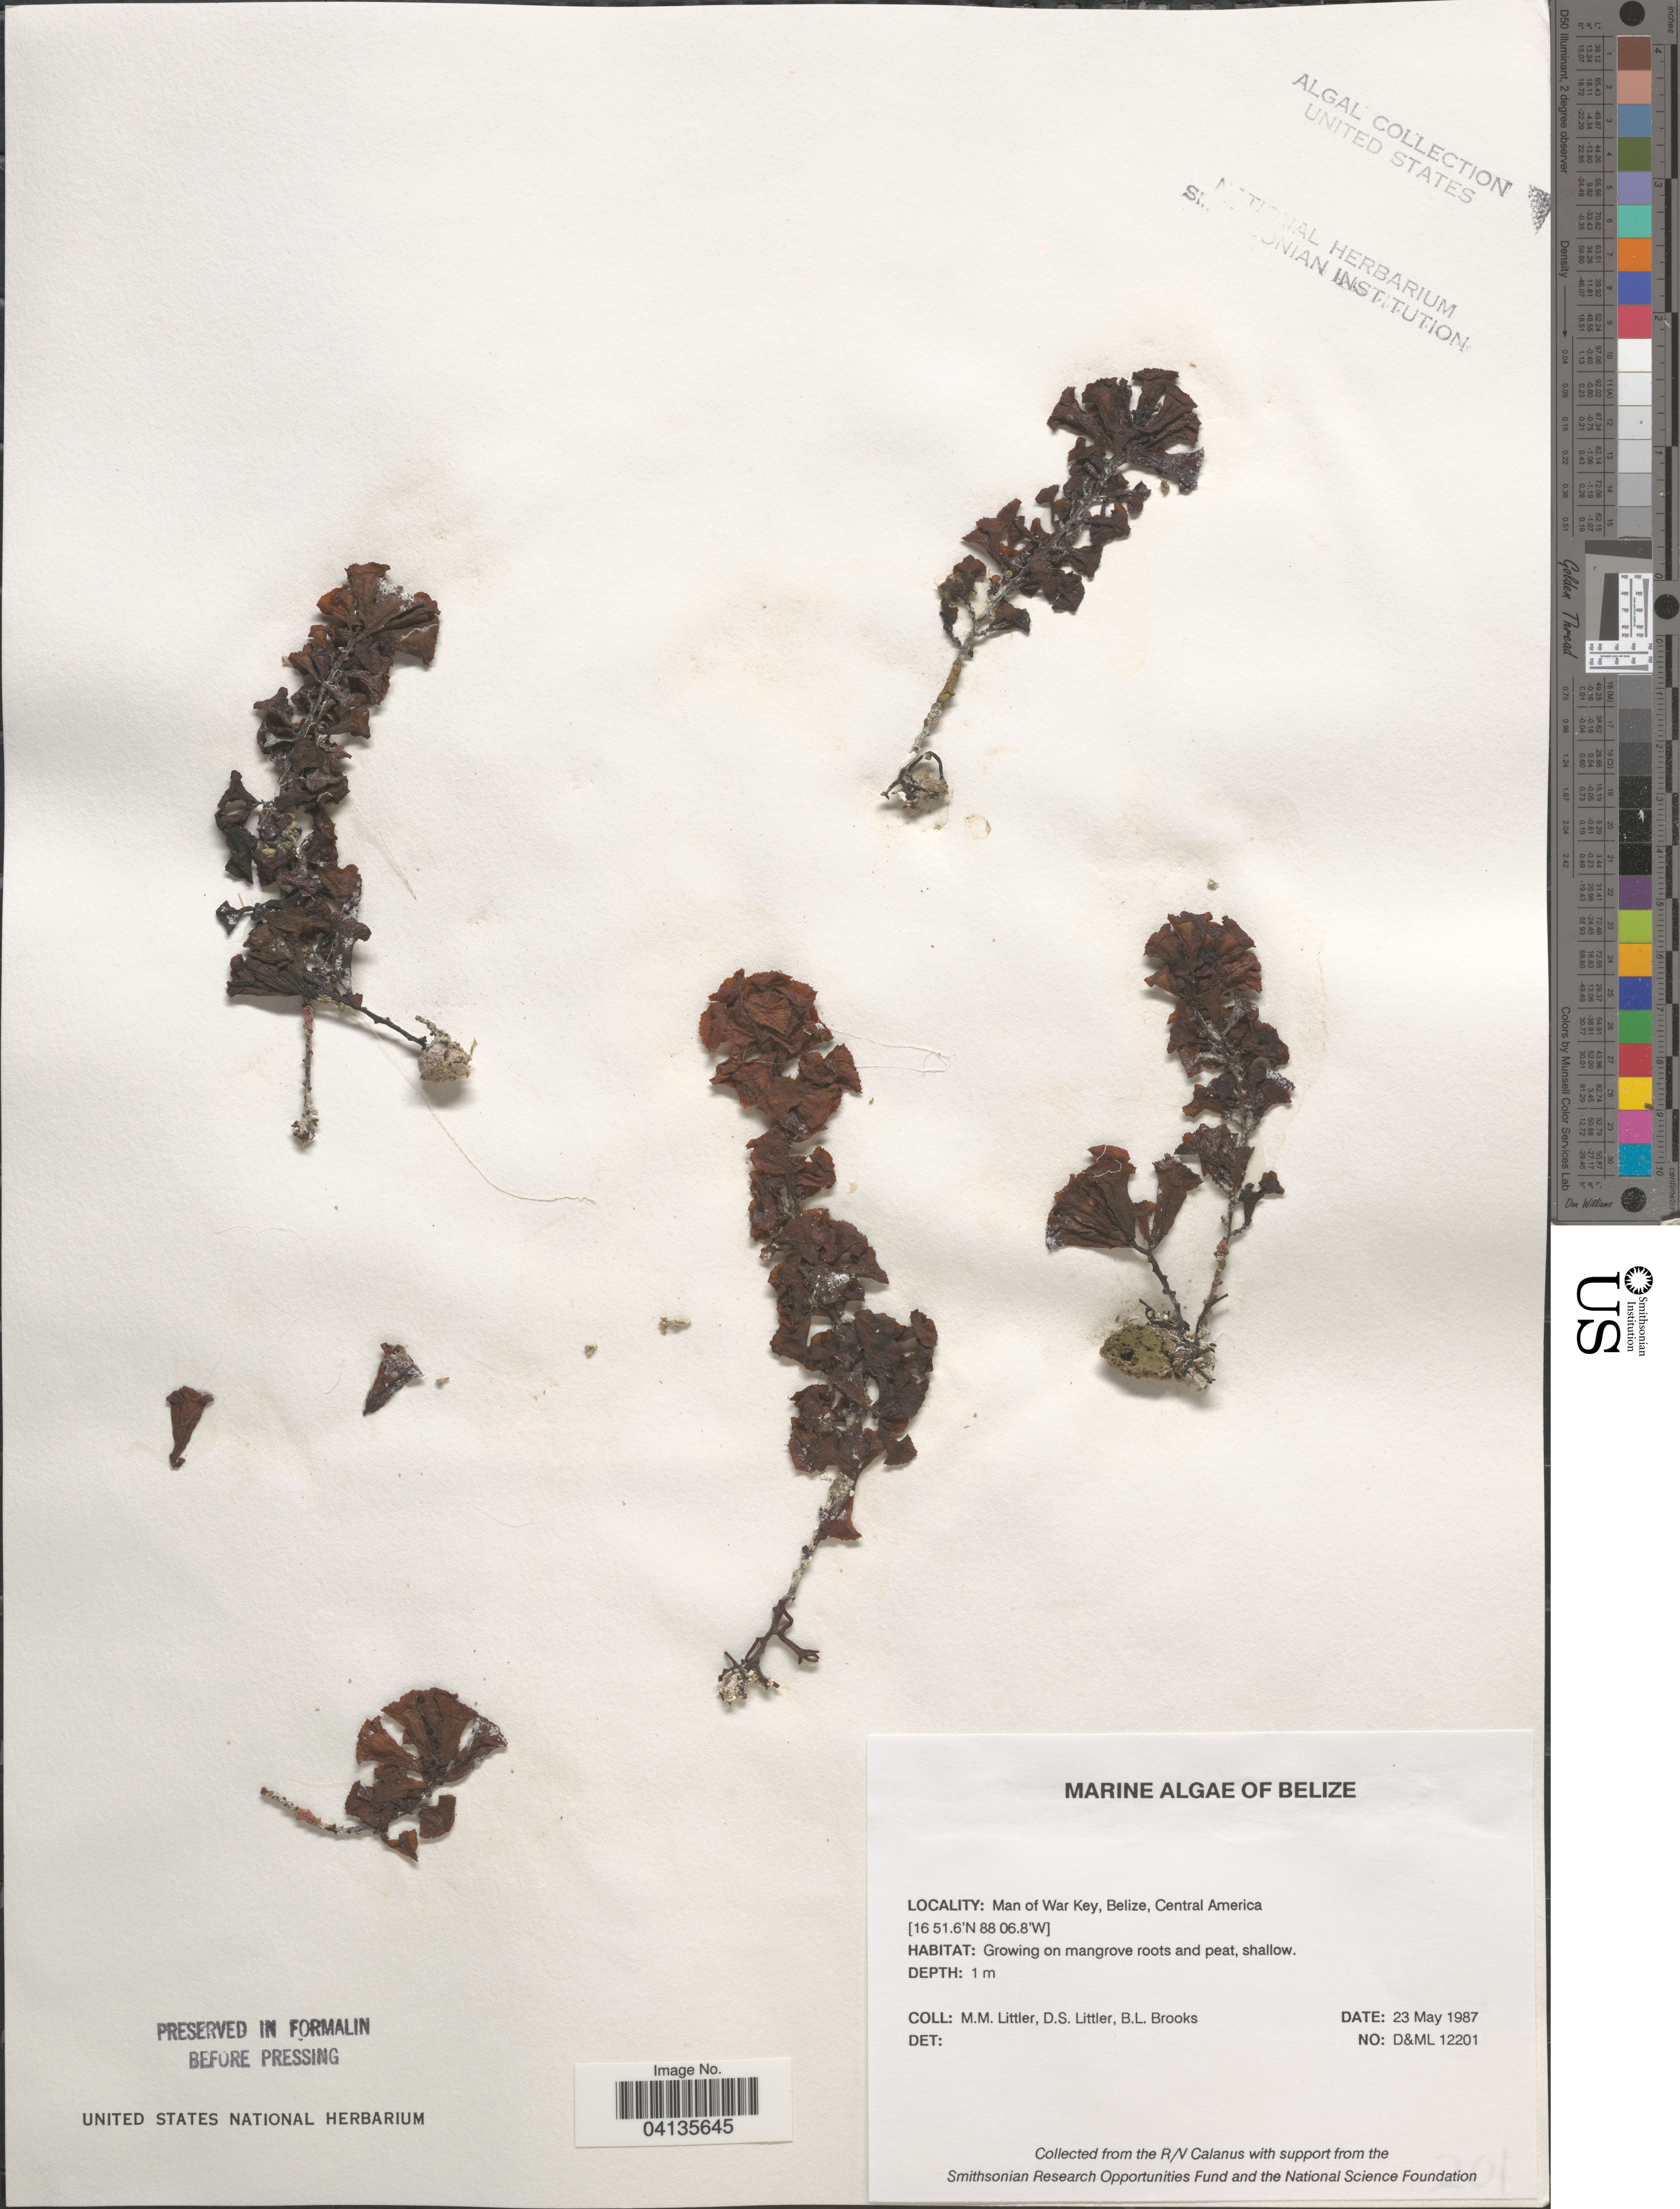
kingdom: Plantae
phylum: Rhodophyta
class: Florideophyceae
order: Corallinales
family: Corallinaceae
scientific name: Crustose Coralline Algae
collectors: D. S. Littler & B. Brooks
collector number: D&ML12201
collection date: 1987-05-23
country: Belize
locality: Man of War Key.